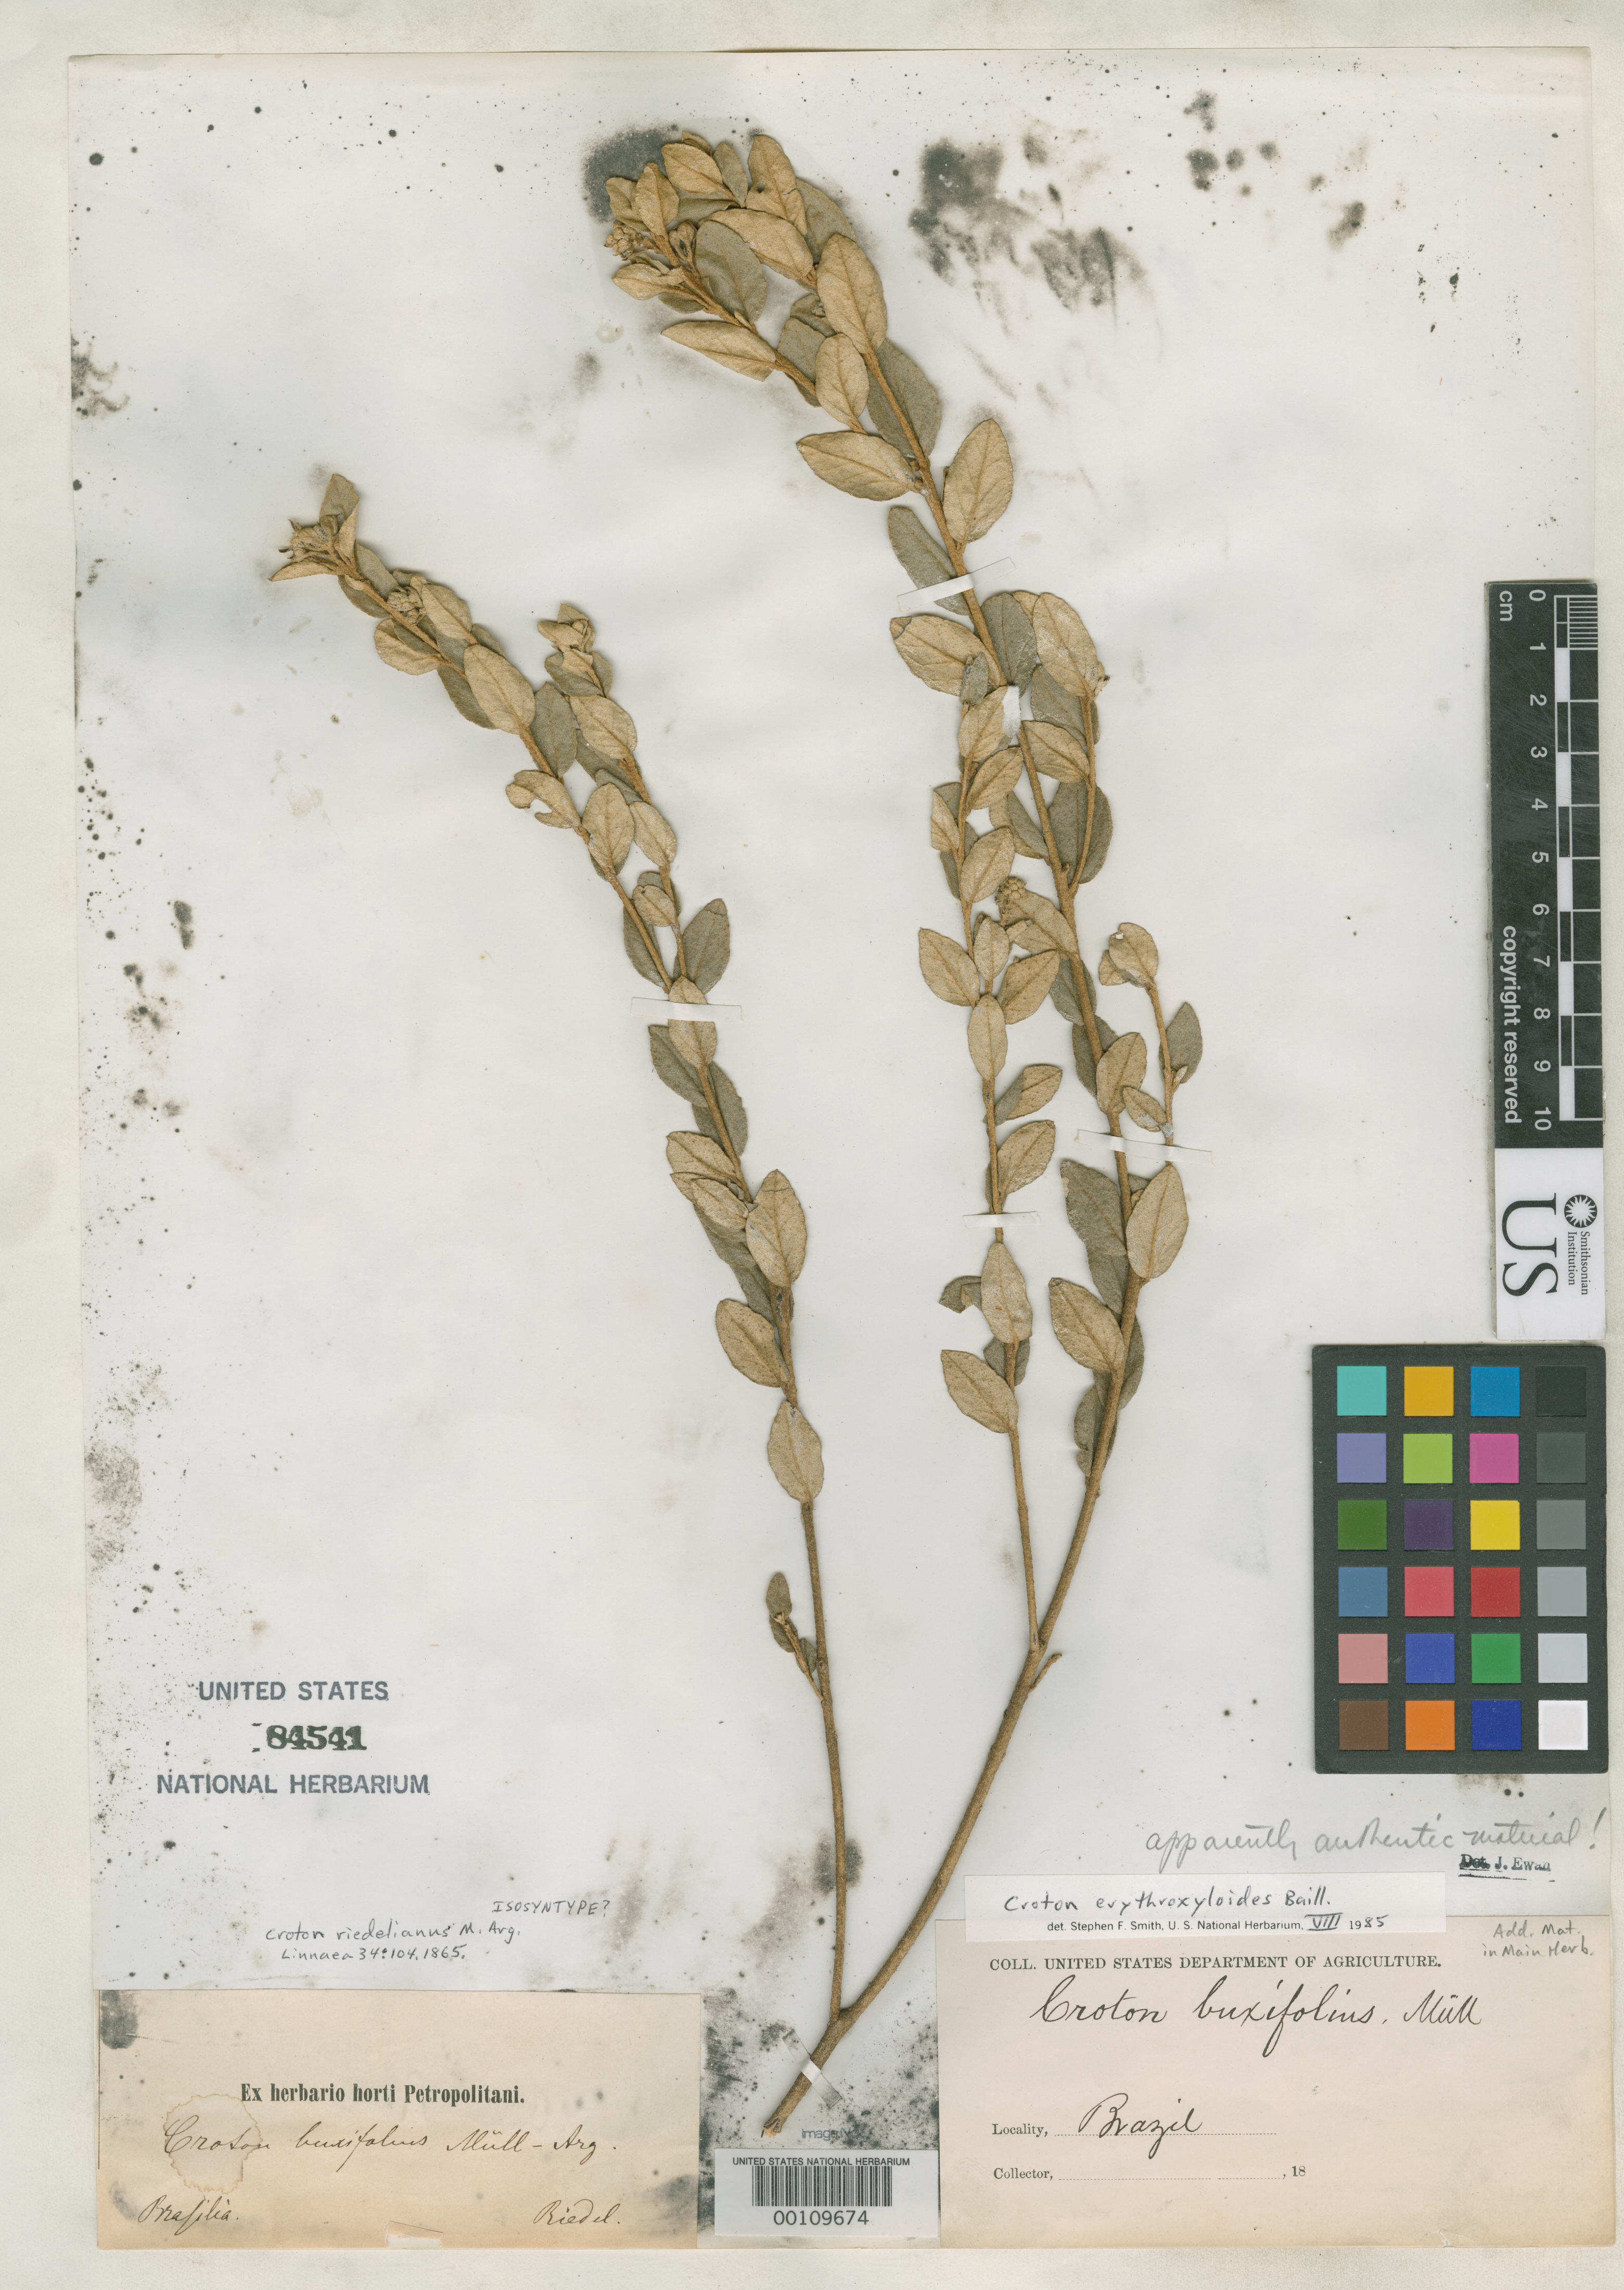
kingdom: Plantae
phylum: Tracheophyta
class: Magnoliopsida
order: Malpighiales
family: Euphorbiaceae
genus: Croton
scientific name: Croton riedelianus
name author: Müll. Arg.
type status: Possible Isosyntype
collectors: L. Riedel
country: Brazil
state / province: Minas Gerais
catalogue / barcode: US 84541